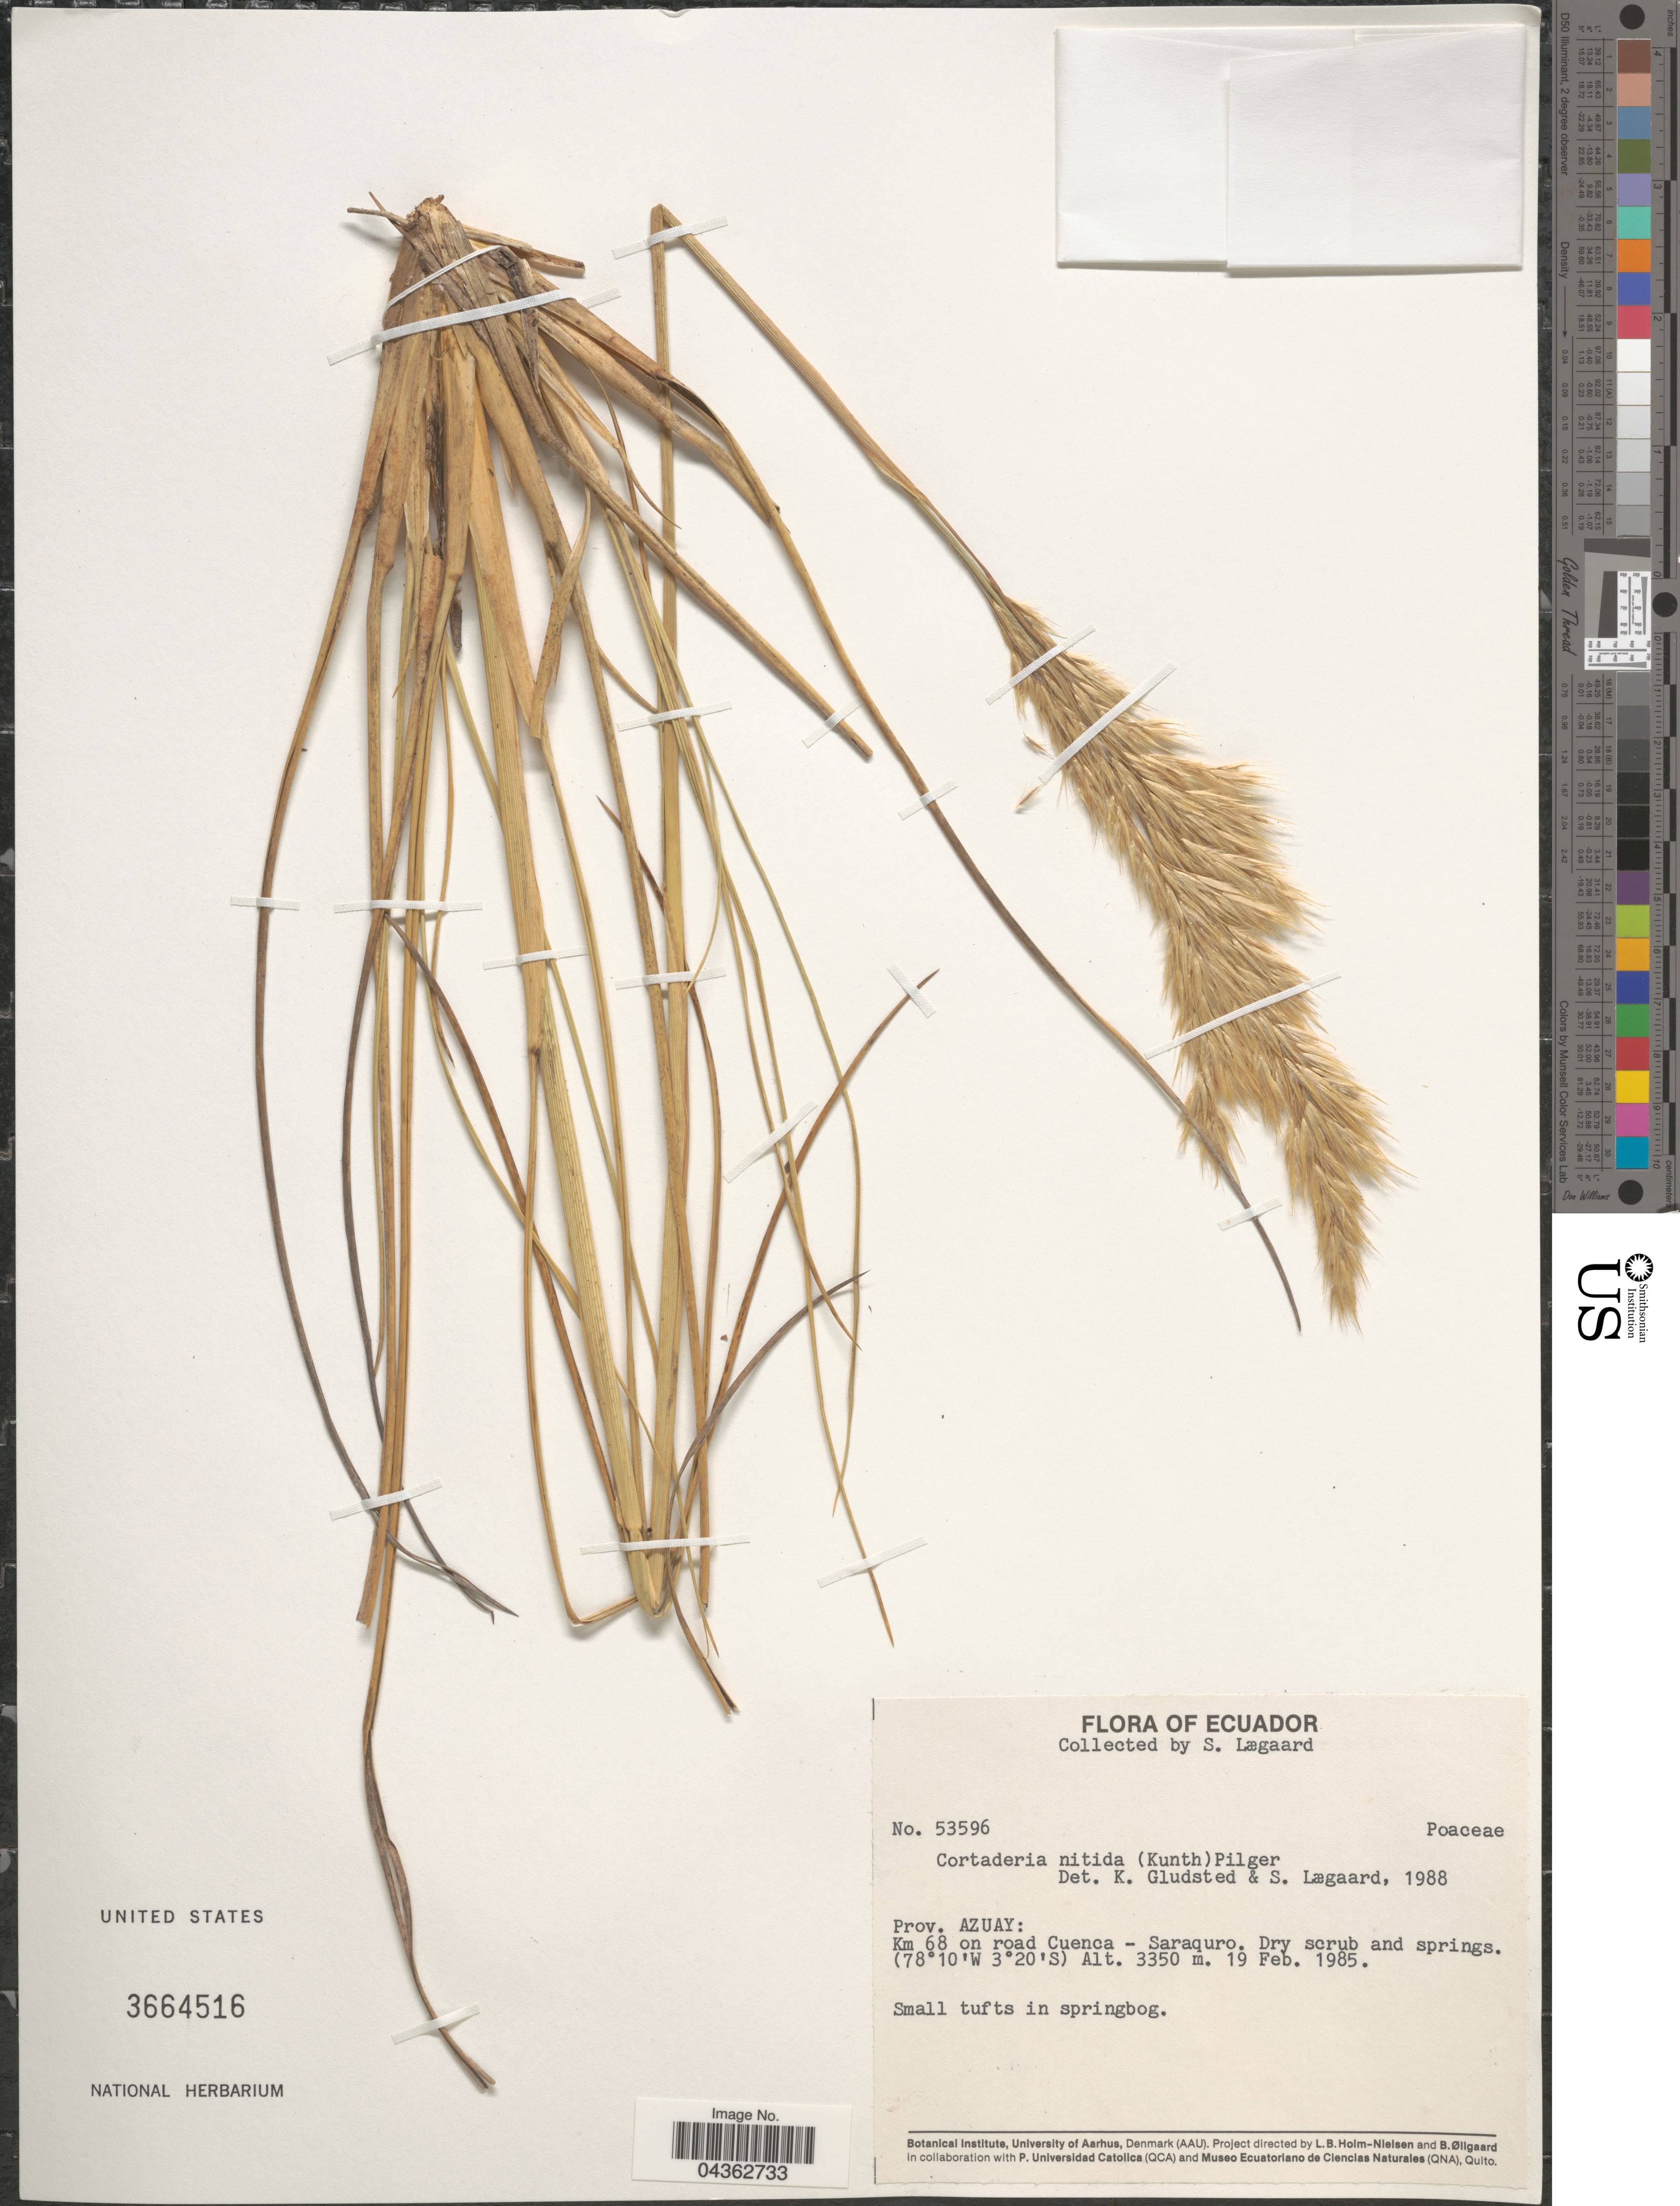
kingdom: Plantae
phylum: Tracheophyta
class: Liliopsida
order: Poales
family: Poaceae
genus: Cortaderia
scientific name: Cortaderia nitida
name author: (Kunth) Pilg.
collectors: S. Lægaard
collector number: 53596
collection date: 1985-02-19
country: Ecuador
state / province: Azuay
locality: Km 68 on road Cuenca - Saraquro.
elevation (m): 3350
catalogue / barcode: US 3664516